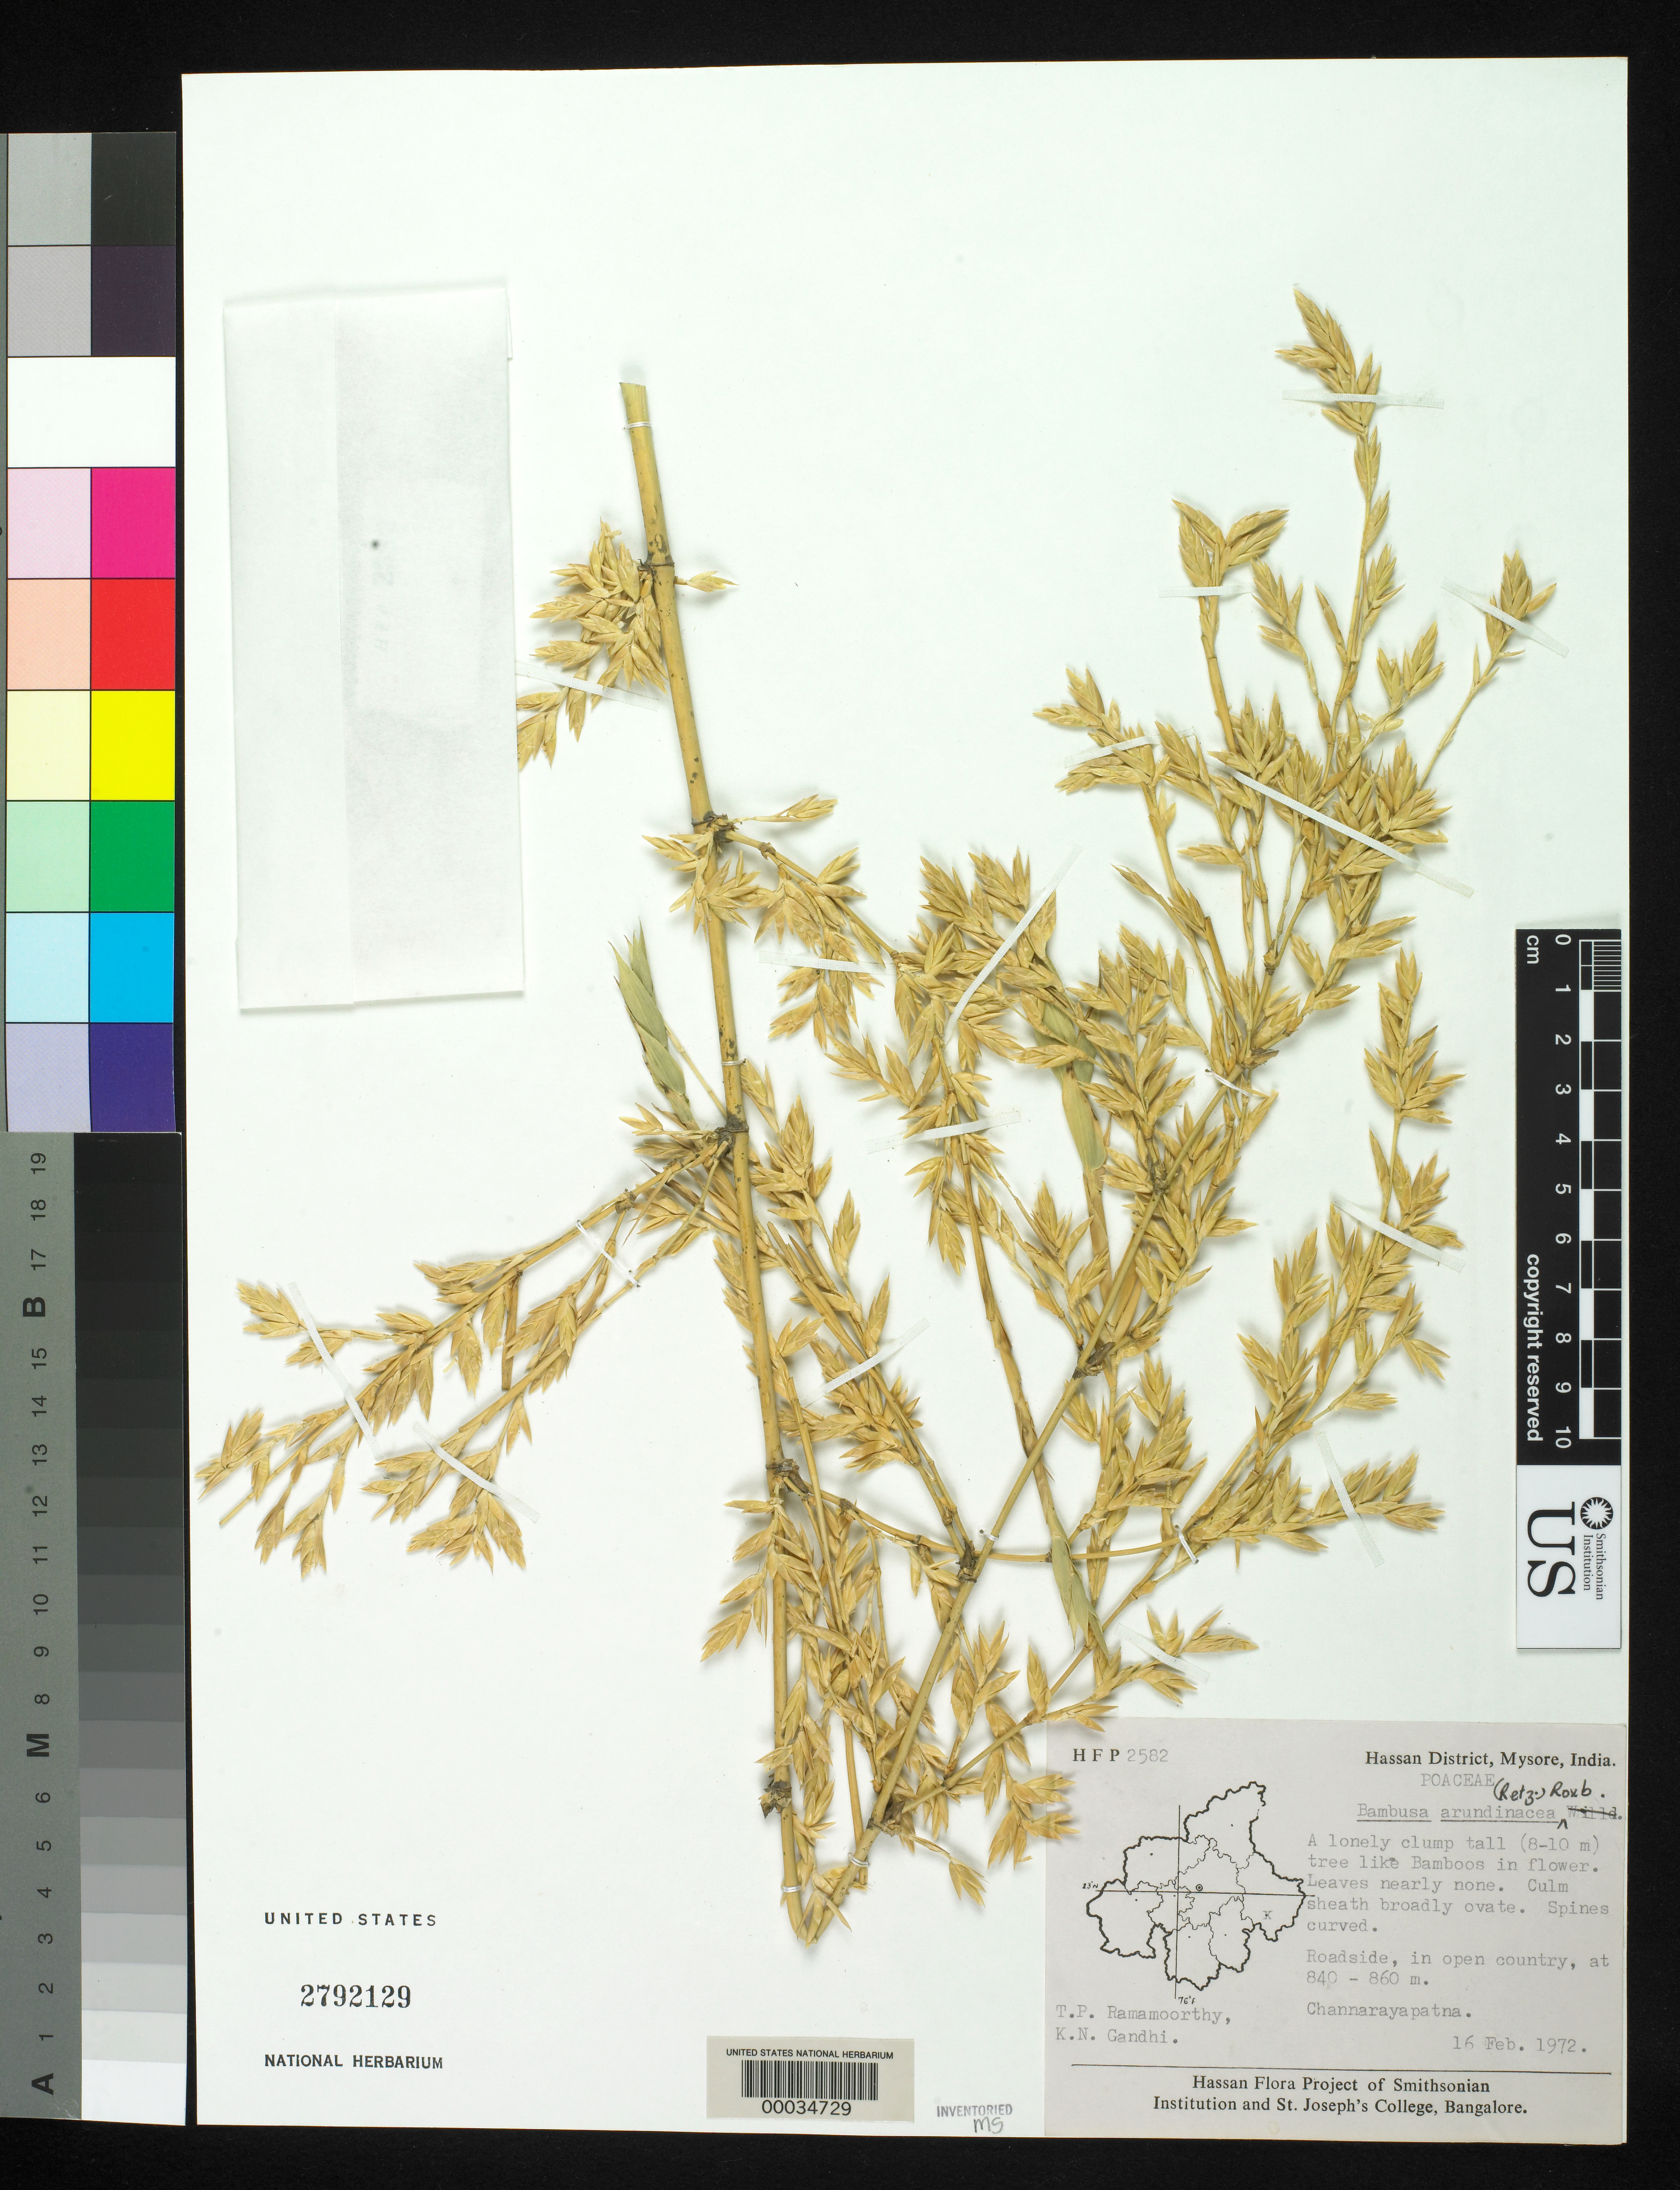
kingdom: Plantae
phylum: Tracheophyta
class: Liliopsida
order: Poales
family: Poaceae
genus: Bambusa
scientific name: Bambusa bambos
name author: (L.) Voss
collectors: T. P. Ramamoorthy & K. N. Gandhi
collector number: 2582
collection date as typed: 16 Feb 1972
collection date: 1972-02-16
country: India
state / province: Karnataka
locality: Hassan, mysore state. [mysore state = karnataka.]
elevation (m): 840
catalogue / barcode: US 2792129